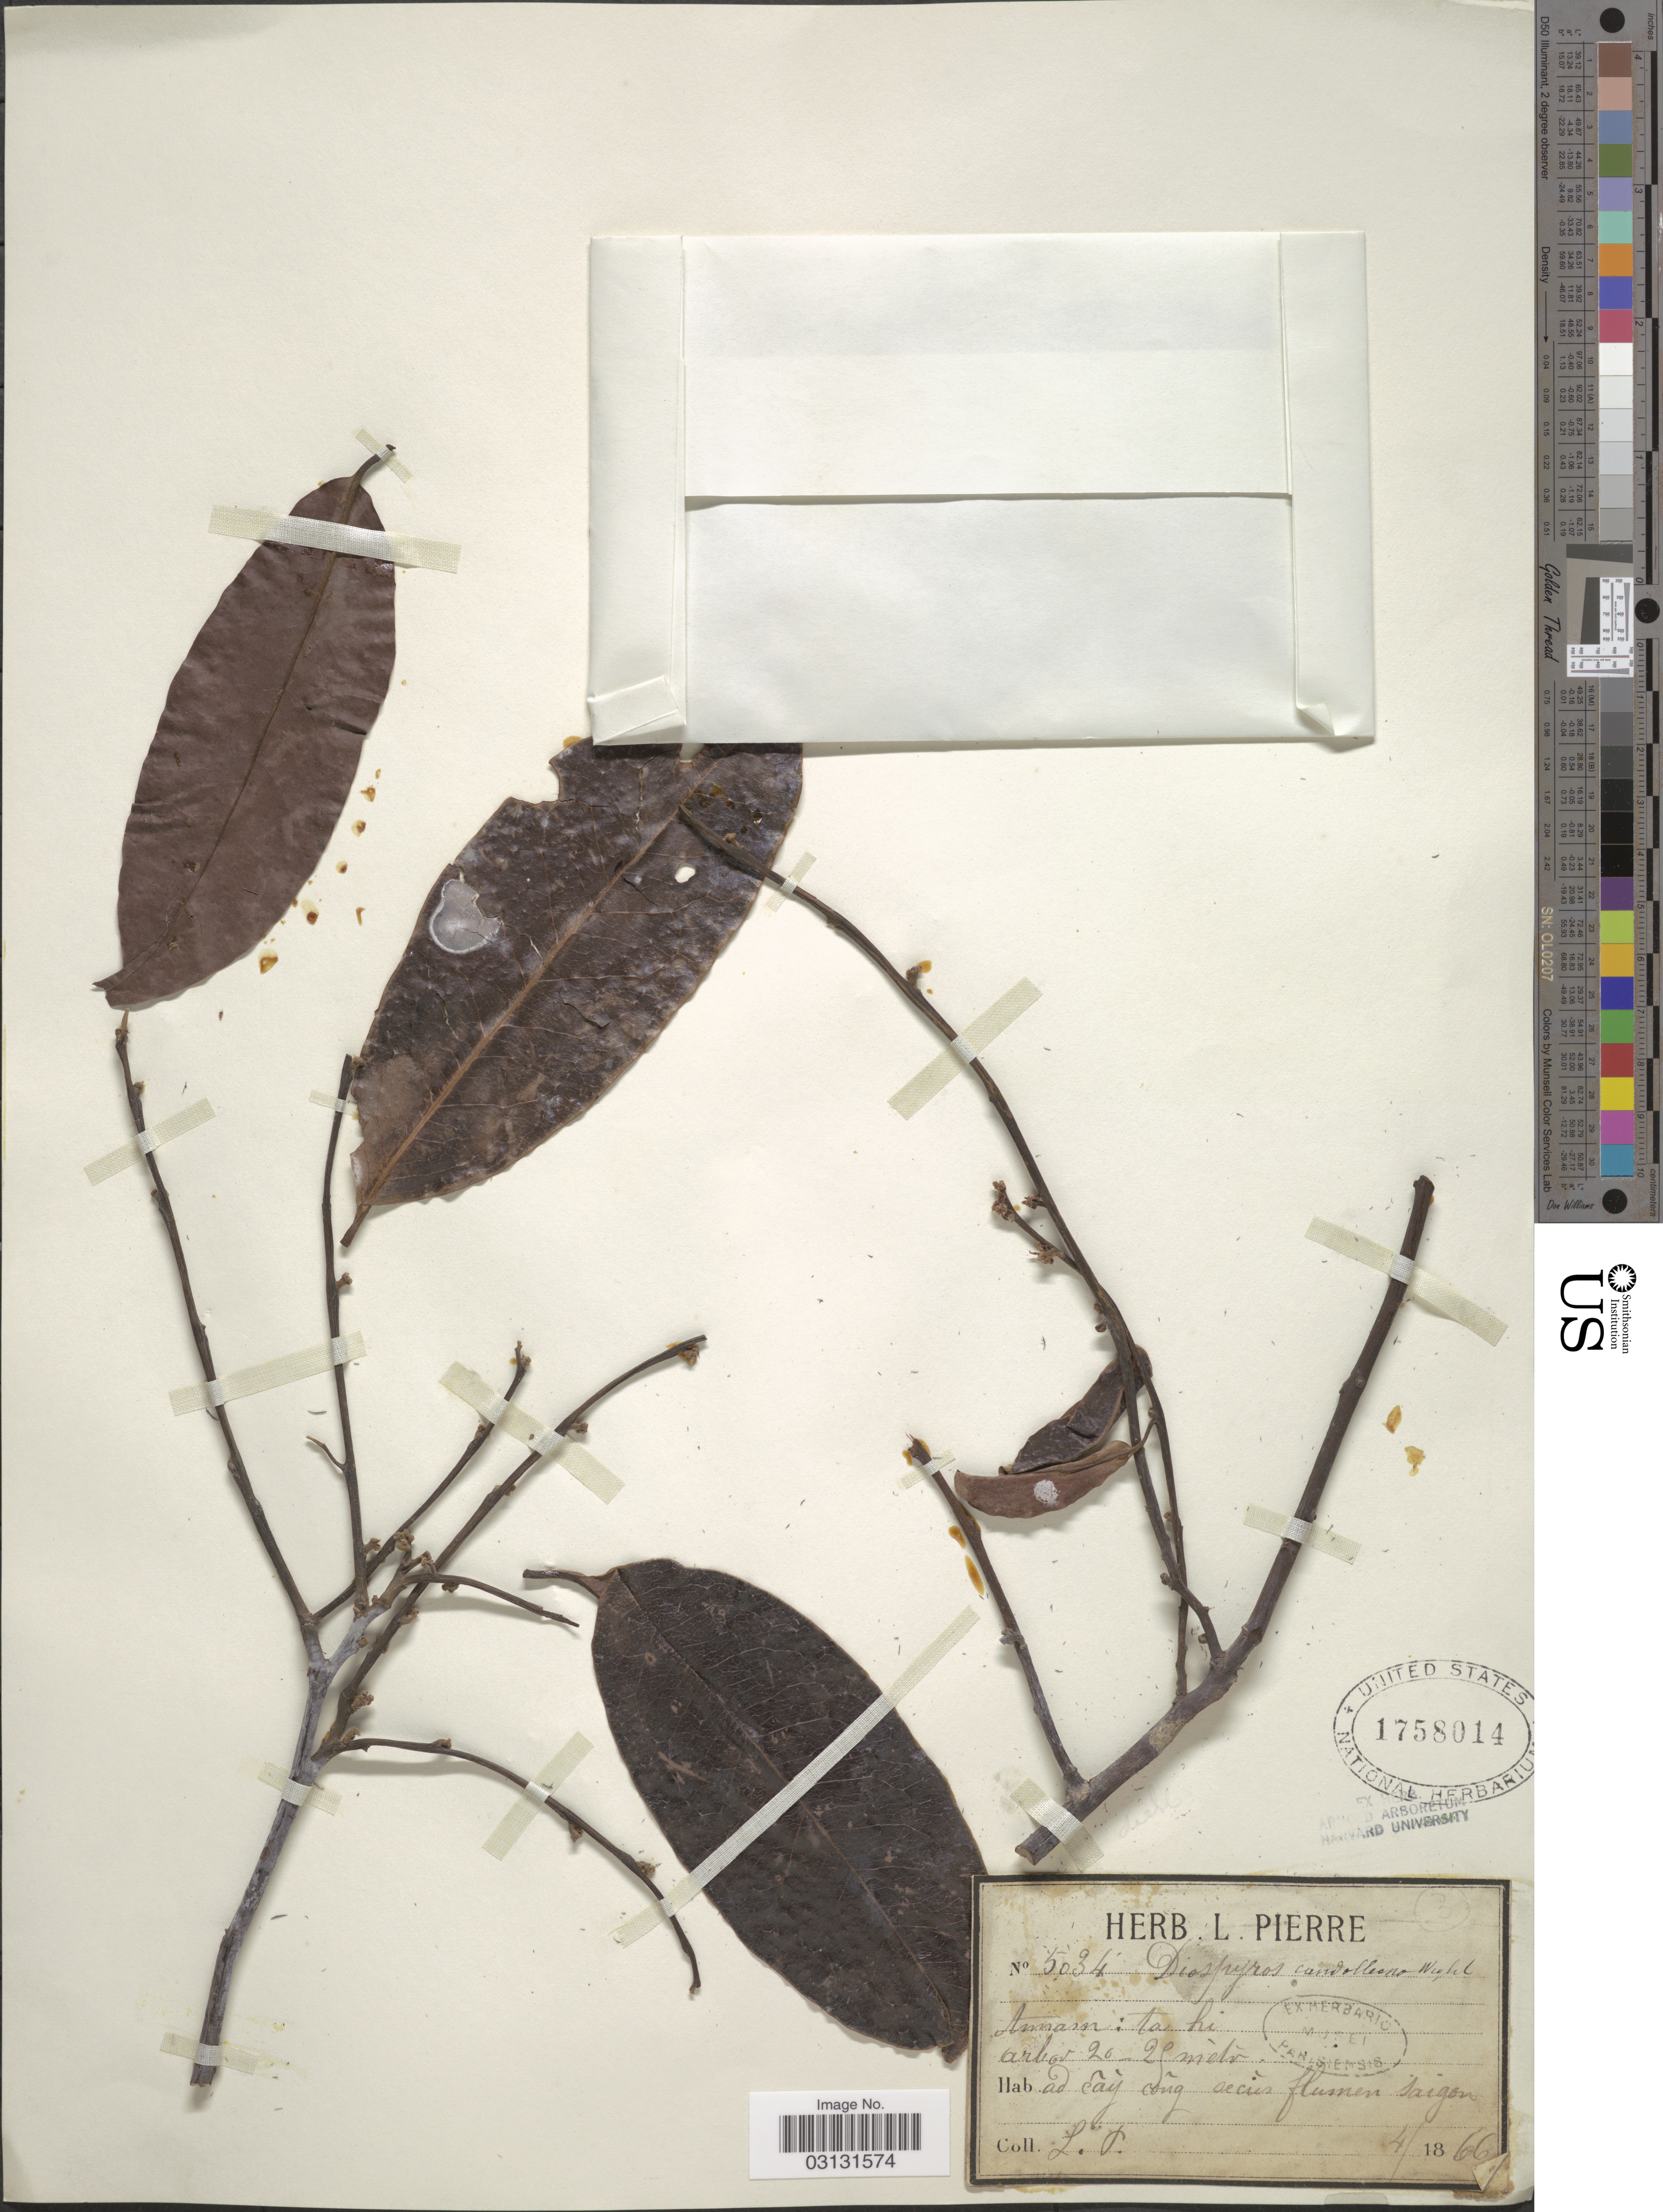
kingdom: Plantae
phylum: Tracheophyta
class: Magnoliopsida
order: Ericales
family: Ebenaceae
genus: Diospyros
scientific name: Diospyros candolleana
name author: Wight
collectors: L. Pierre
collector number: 5034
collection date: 1866-04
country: Vietnam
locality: Ad cãy cõng [interpreted] secus flumen saigon.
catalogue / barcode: US 1758014